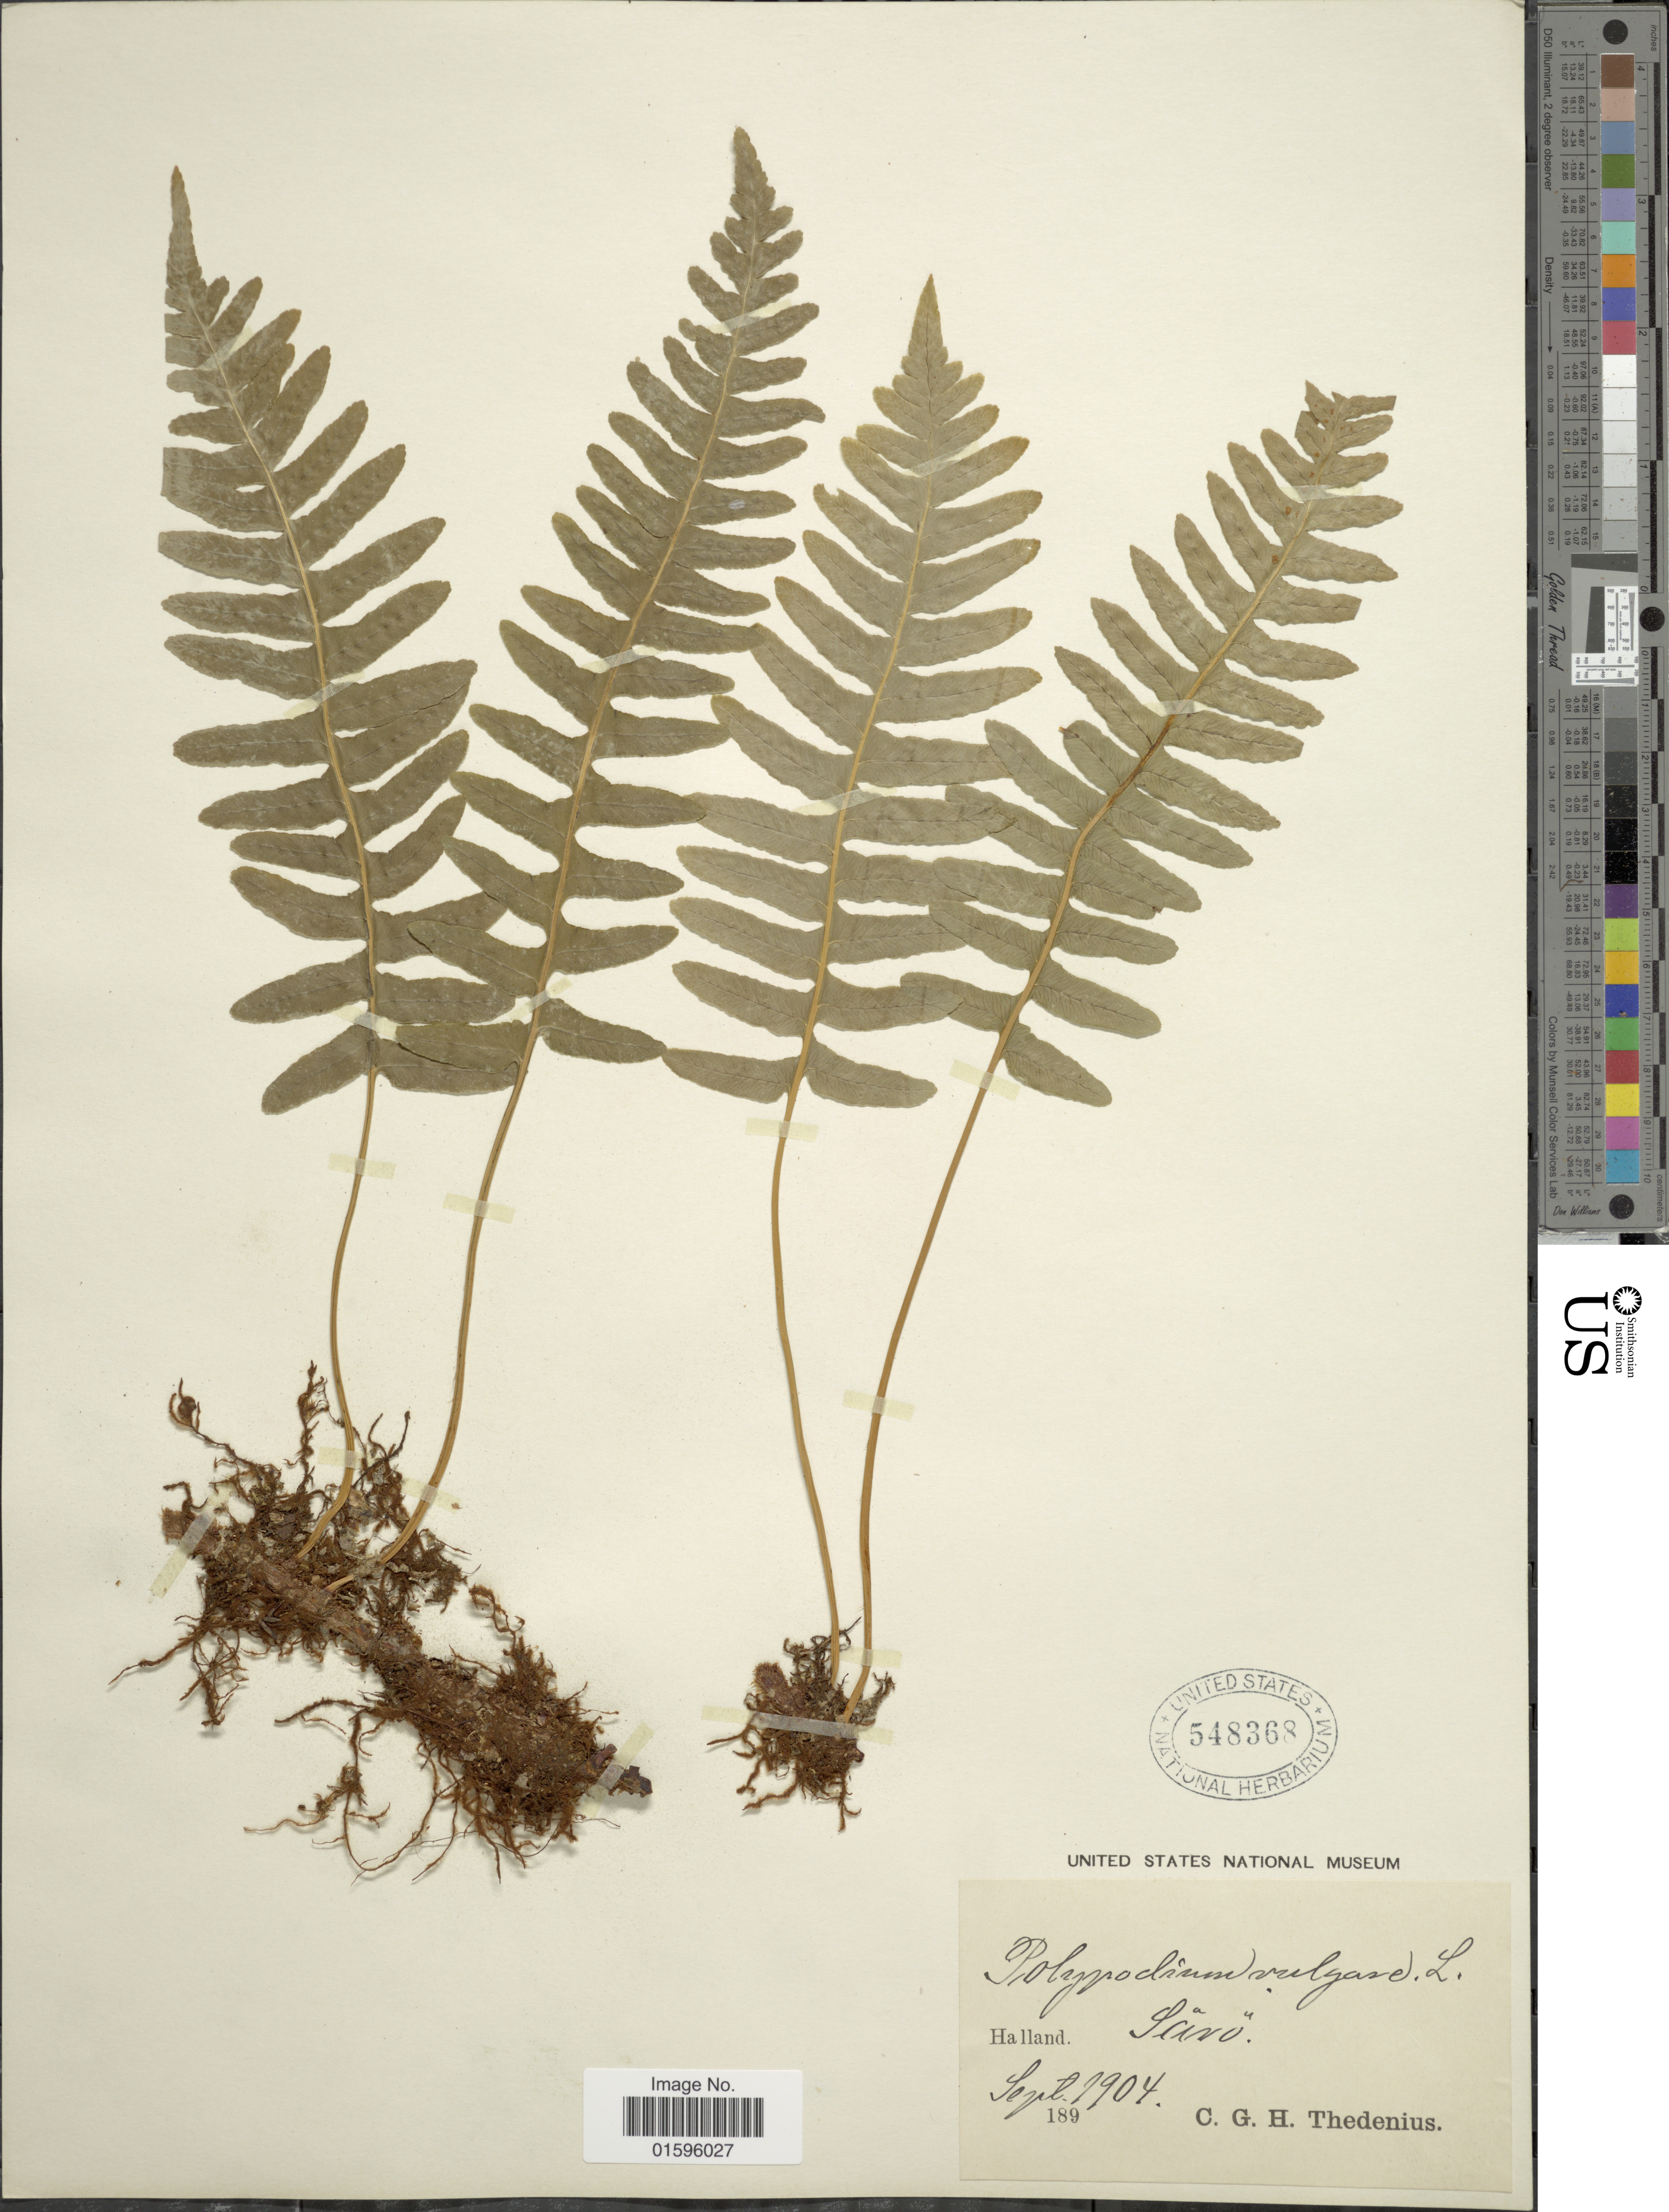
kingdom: Plantae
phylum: Tracheophyta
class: Polypodiopsida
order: Polypodiales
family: Polypodiaceae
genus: Polypodium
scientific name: Polypodium vulgare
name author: L.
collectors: C. Thedenius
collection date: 1904-09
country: Sweden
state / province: Halland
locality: Särö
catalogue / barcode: US 548368